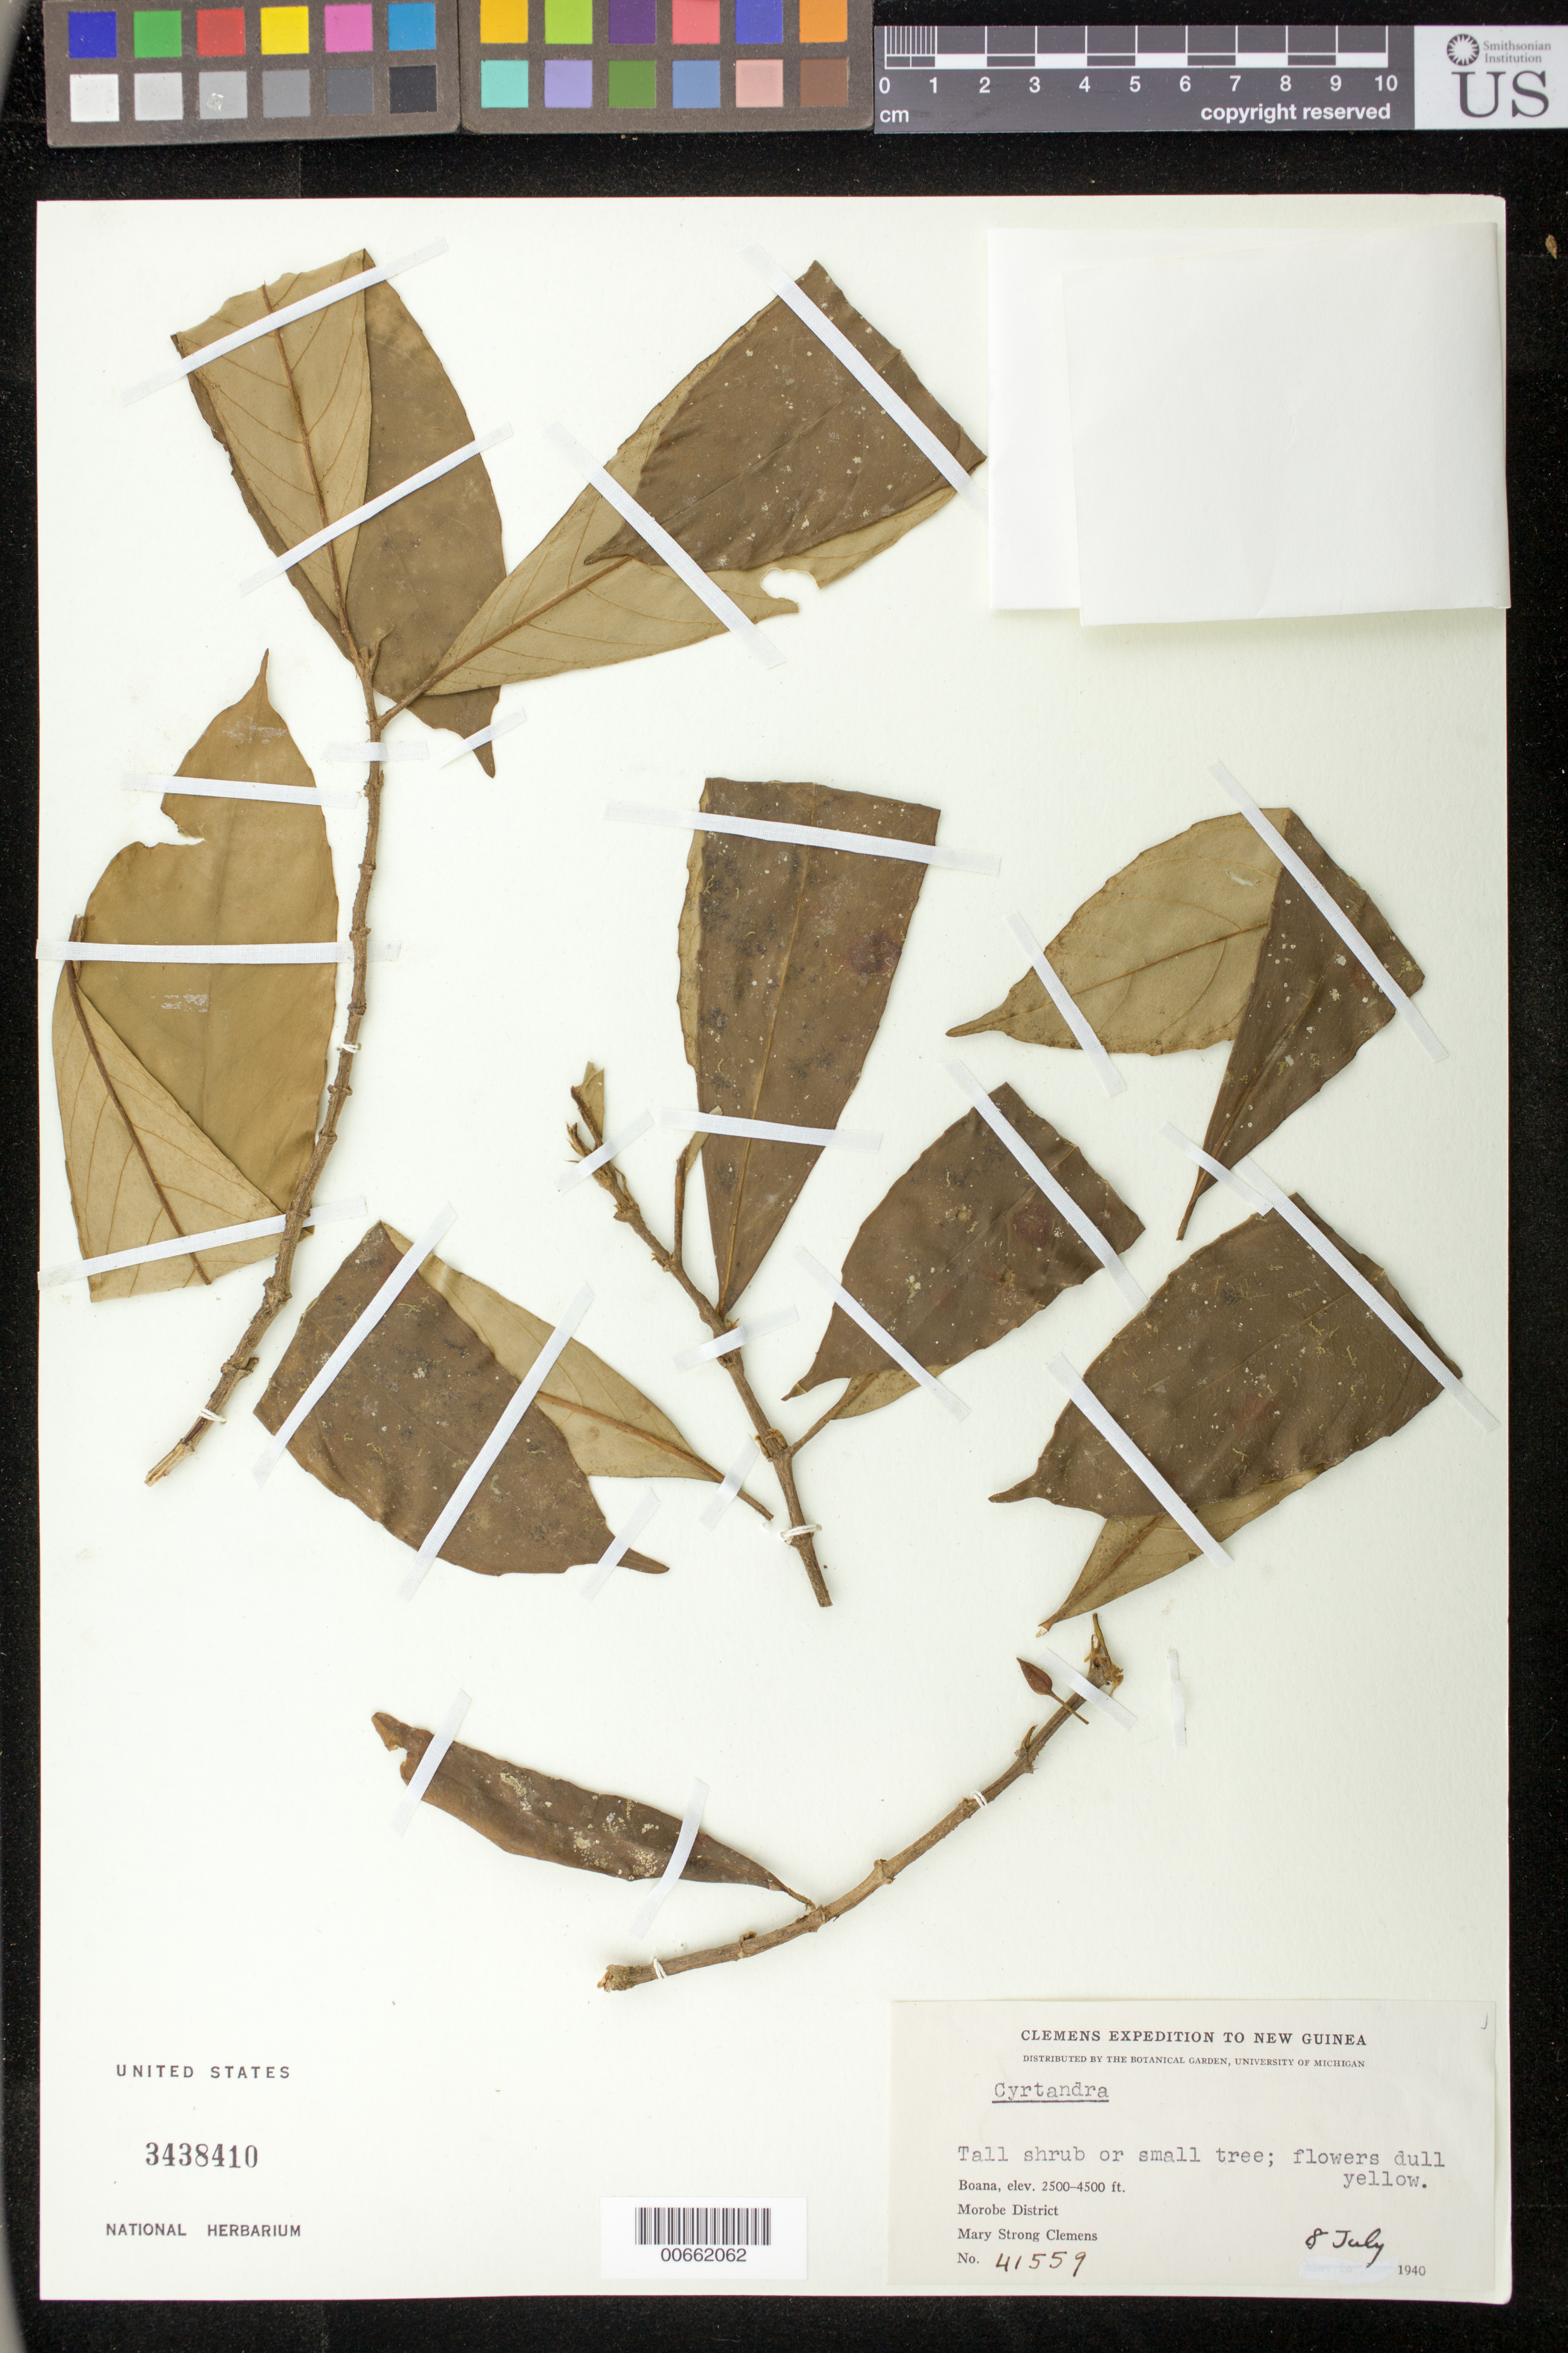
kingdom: Plantae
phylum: Tracheophyta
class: Magnoliopsida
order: Lamiales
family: Gesneriaceae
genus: Cyrtandra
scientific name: Cyrtandra sp.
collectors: M. S. Clemens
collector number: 41559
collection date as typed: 08 Jul 1940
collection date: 1940-07-08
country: Papua New Guinea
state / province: Morobe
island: New Guinea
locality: Boana, Morobe District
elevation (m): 762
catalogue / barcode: US 3438410